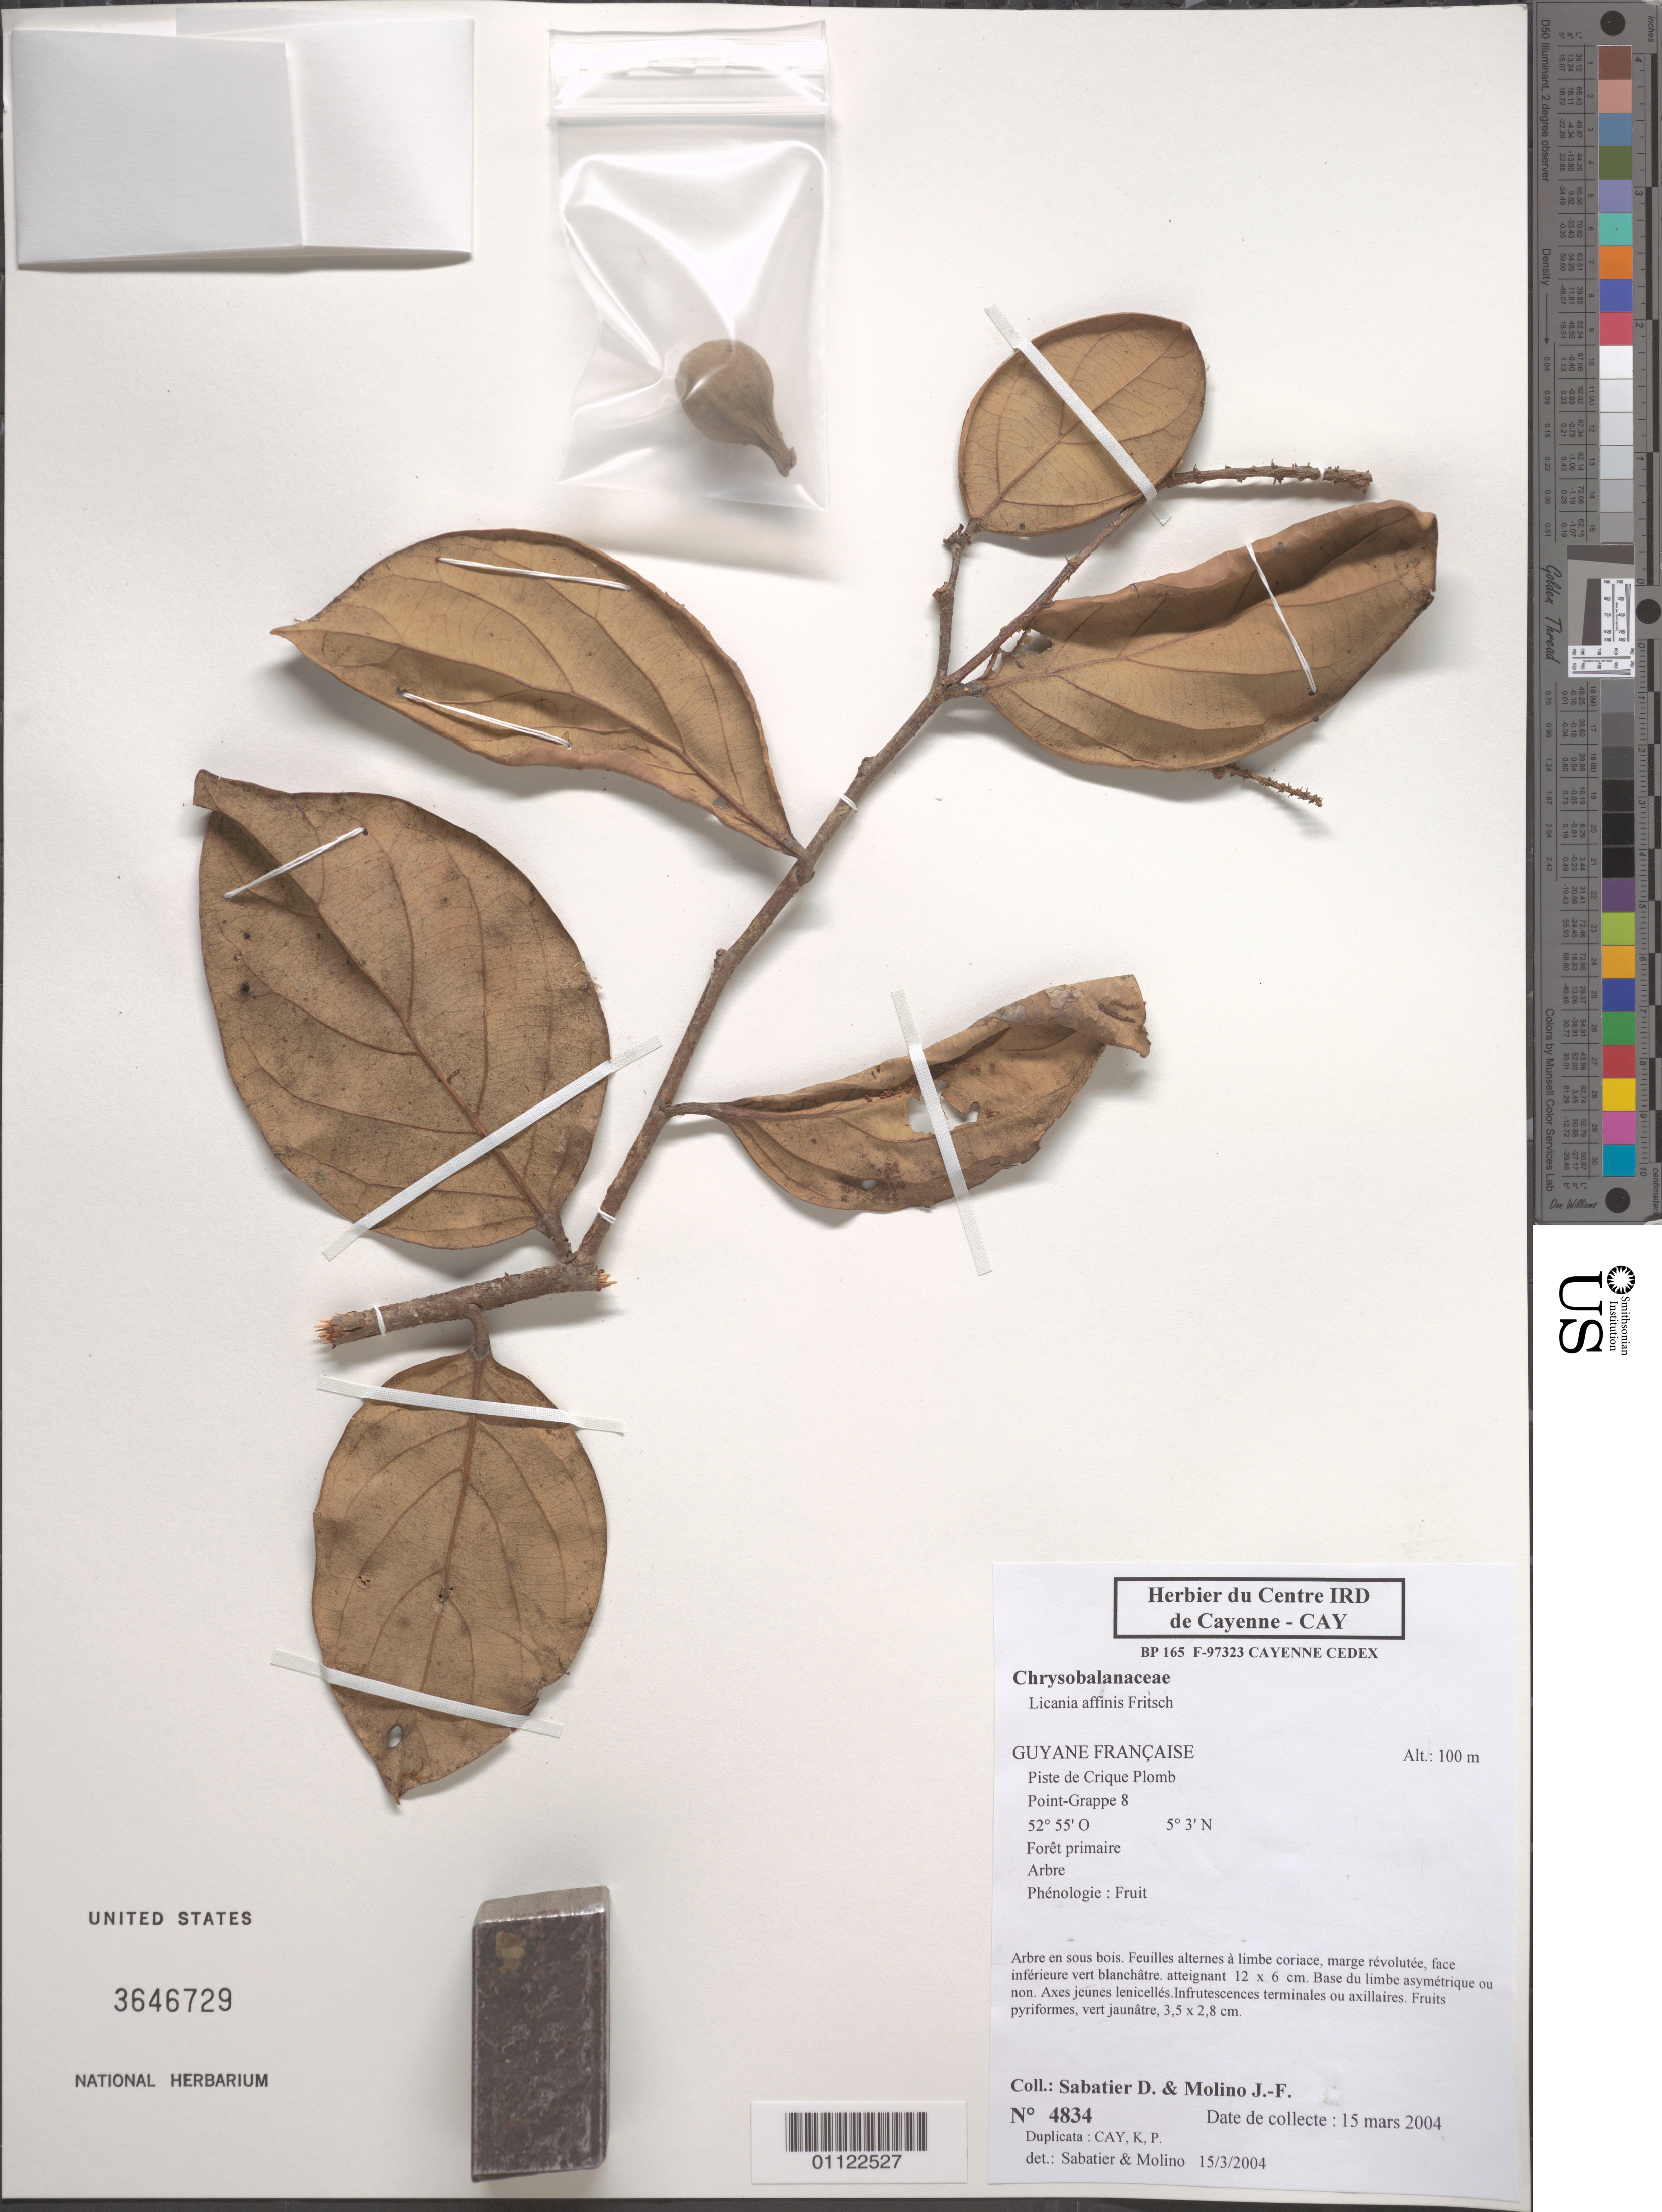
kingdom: Plantae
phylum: Tracheophyta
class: Magnoliopsida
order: Malpighiales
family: Chrysobalanaceae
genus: Licania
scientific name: Licania affinis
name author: Kuntze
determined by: Sabatier, D.; Molino, J. F.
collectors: D. Sabatier & J. Molino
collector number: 4834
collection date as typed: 15-Mar-04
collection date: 2004-03-15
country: French Guiana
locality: Piste de Crique Plomb, Point-Grappe 8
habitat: Foret primaire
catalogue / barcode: US 3646729